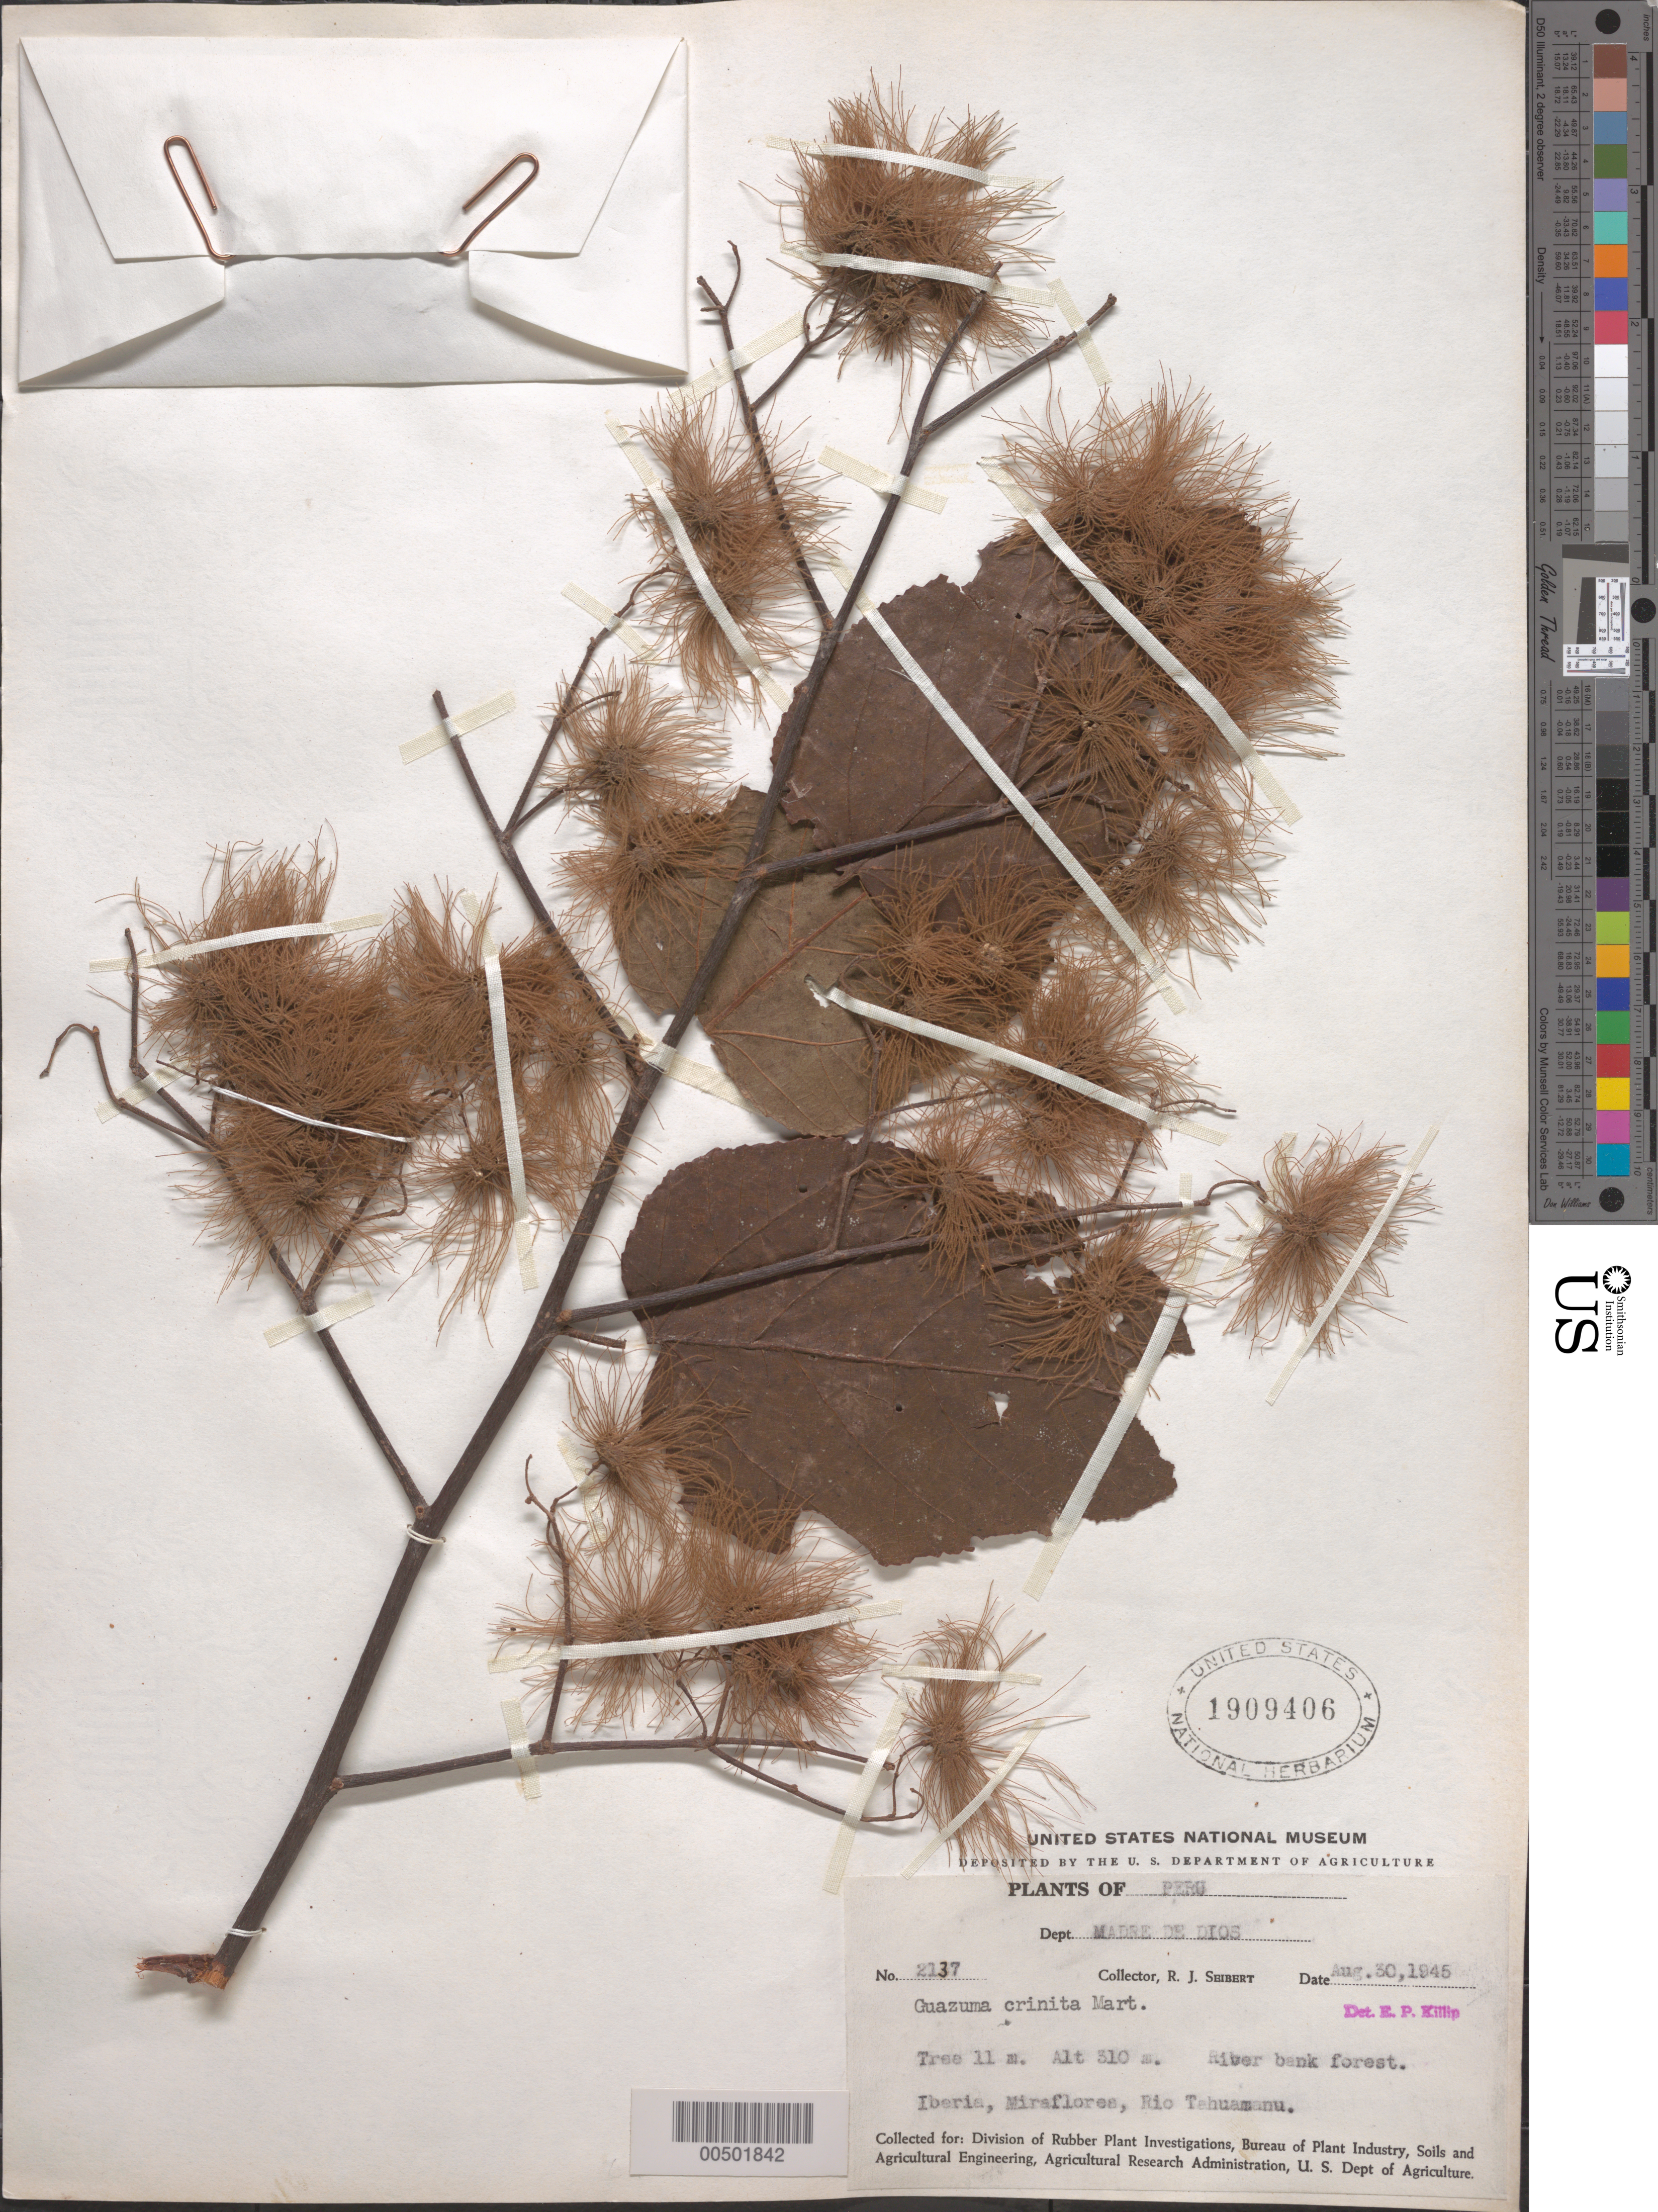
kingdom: Plantae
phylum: Tracheophyta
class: Magnoliopsida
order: Malvales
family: Malvaceae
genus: Guazuma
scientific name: Guazuma crinita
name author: Mart.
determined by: Killip, Ellsworth P.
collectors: R. J. Seibert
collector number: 2137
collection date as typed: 30 Aug 1945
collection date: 1945-08-30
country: Peru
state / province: Madre de Dios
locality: Iberia, Miraflores, Rio Tehuamanu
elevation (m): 310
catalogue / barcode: US 1909406